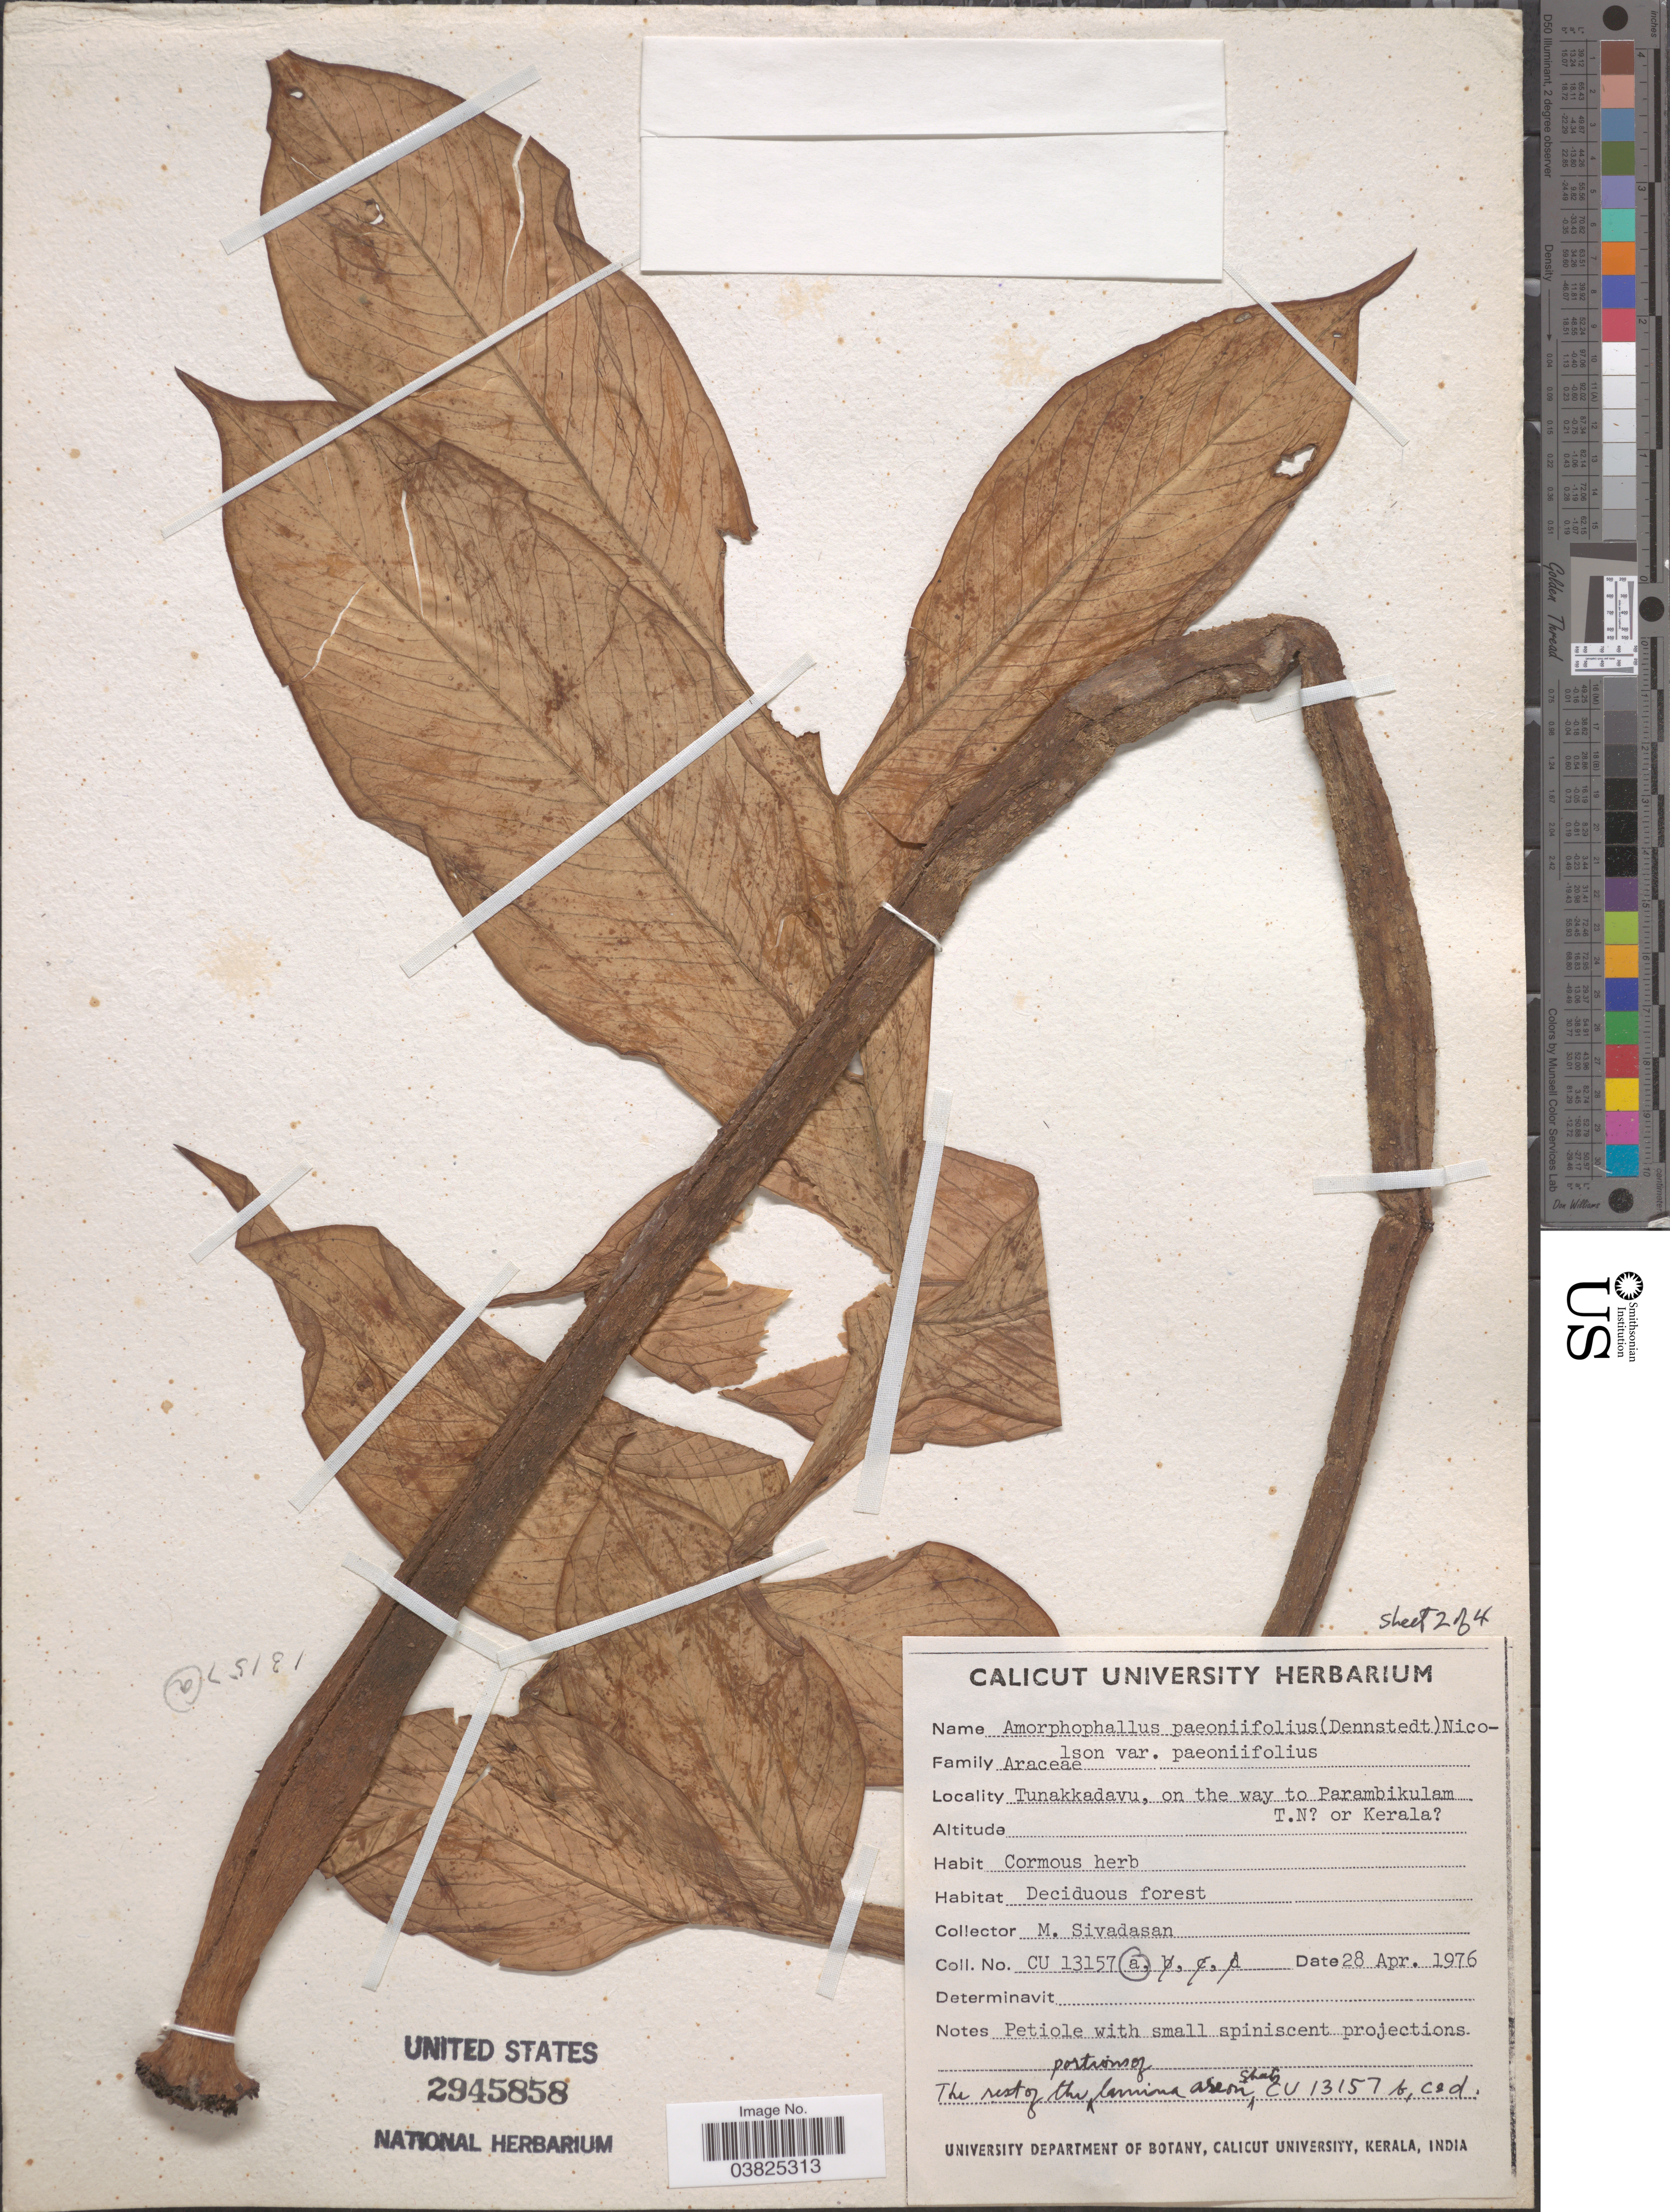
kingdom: Plantae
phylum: Tracheophyta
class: Liliopsida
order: Alismatales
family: Araceae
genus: Amorphophallus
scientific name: Amorphophallus paeoniifolius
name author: (Dennst.) Nicolson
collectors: M. Sivadasan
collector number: CU 13157a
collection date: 1976-04-28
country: India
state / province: Kerala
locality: Tunakkadavu, on the way to Parambikulam T.N. [unsure placement] or Kerala [unsure placement].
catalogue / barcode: US 2945858